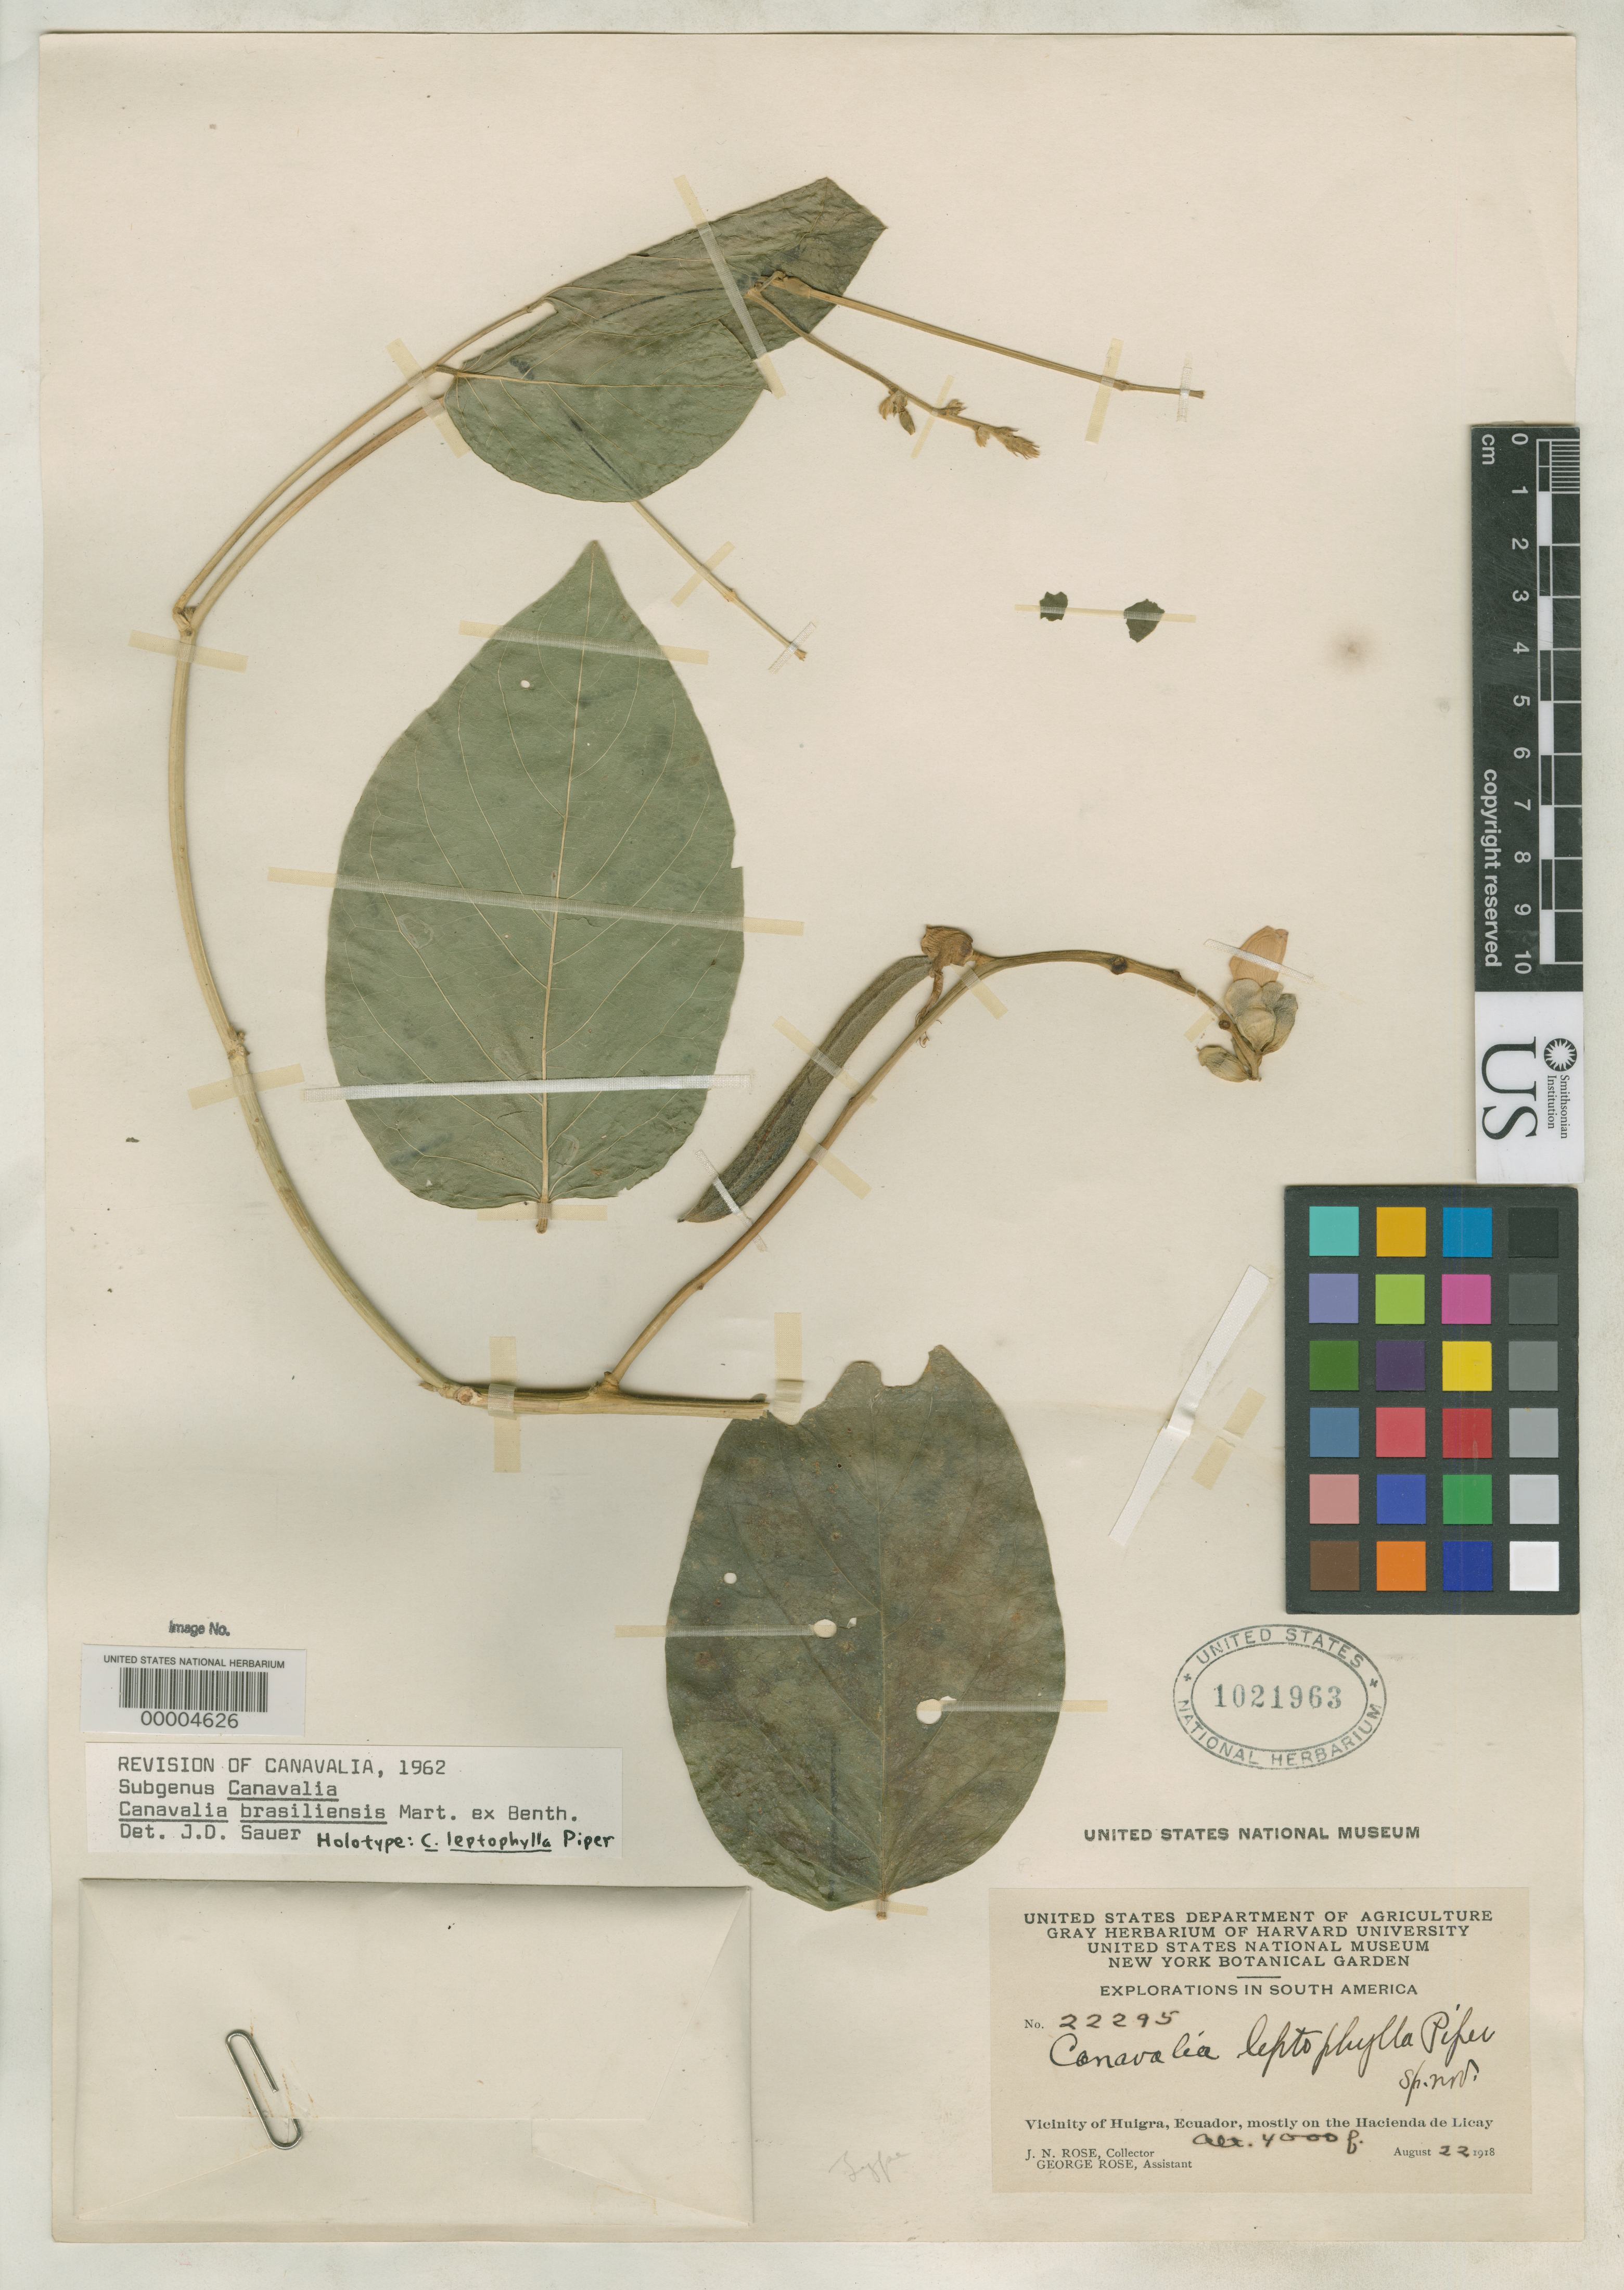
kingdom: Plantae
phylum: Tracheophyta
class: Magnoliopsida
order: Fabales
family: Fabaceae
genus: Canavalia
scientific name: Canavalia leptophylla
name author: Piper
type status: Holotype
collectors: J. N. Rose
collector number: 22295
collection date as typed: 22 Aug 1918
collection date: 1918-08-22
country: Ecuador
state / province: Chimborazo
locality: Huigra.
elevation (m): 1200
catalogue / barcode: US 1021963